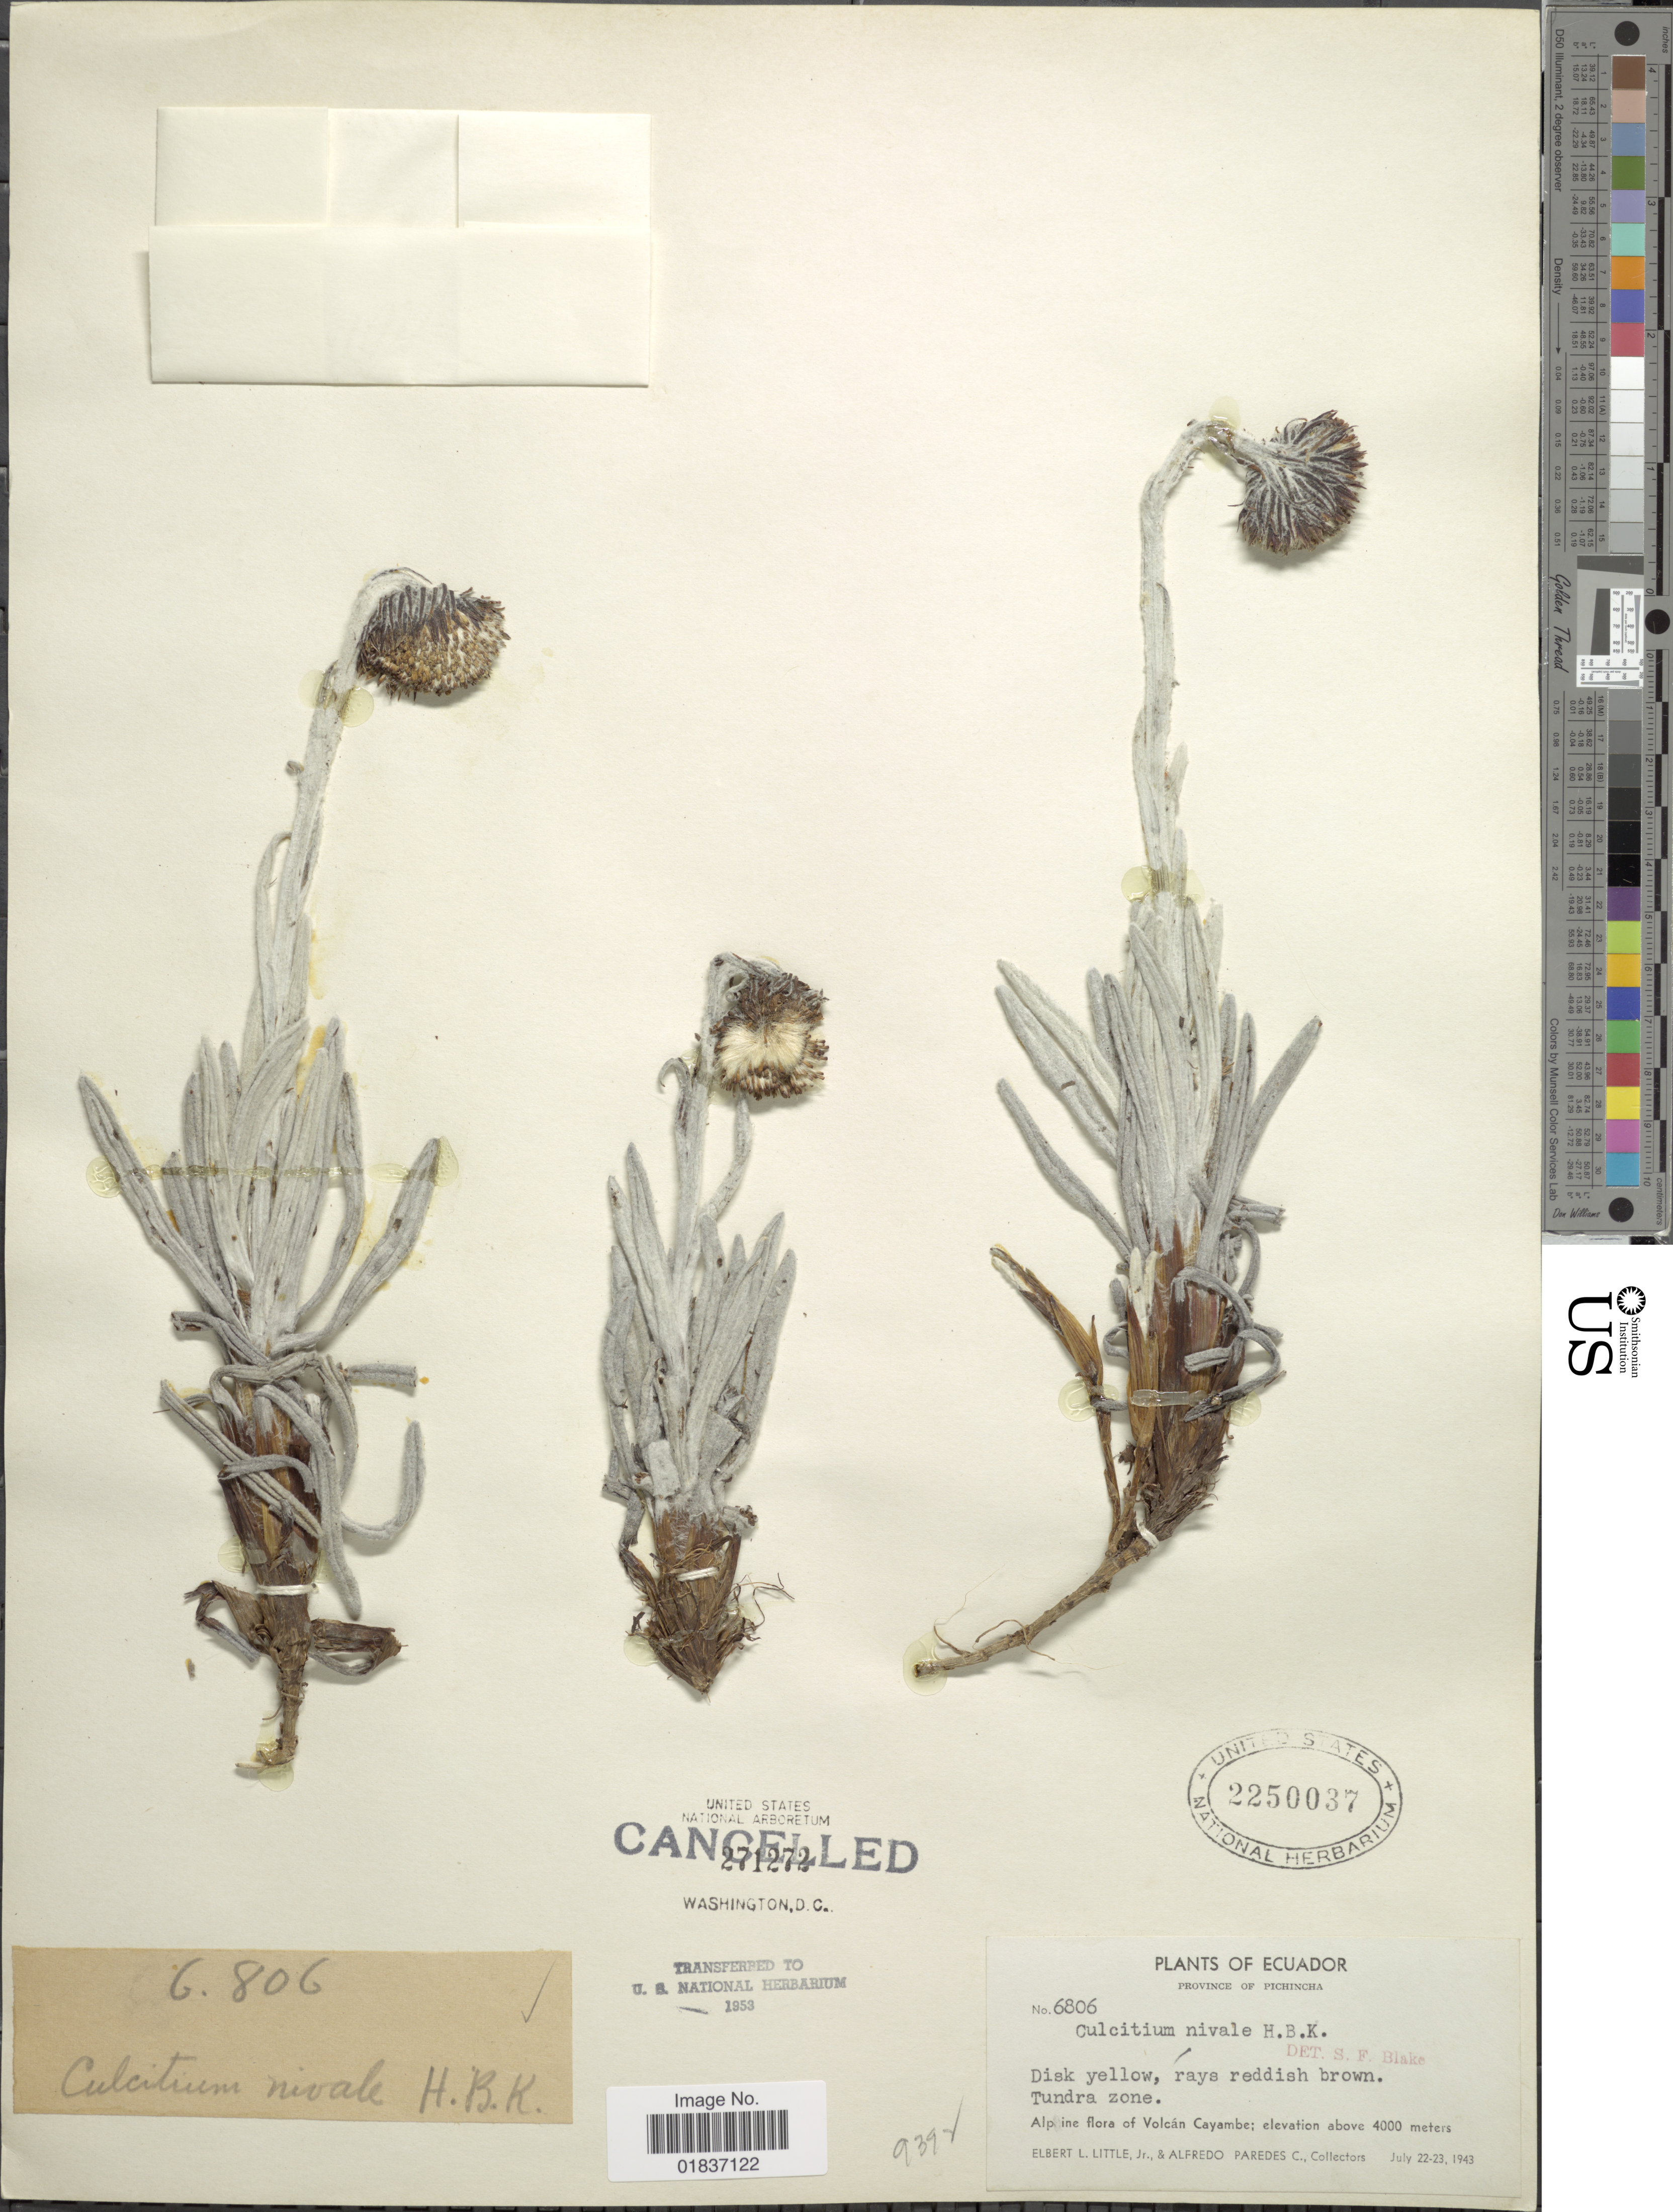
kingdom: Plantae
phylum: Tracheophyta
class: Magnoliopsida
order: Asterales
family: Asteraceae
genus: Senecio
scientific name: Senecio nivalis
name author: (Kunth) Cuatrec.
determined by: Salomon, Luciana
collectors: E. L. Little & A. Paredes C.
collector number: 6806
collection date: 1943-07-22/1943-07-23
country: Ecuador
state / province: Pichincha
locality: Province of Pichincha. Alpine flora of Volcan Cayambe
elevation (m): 4000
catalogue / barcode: US 2250037